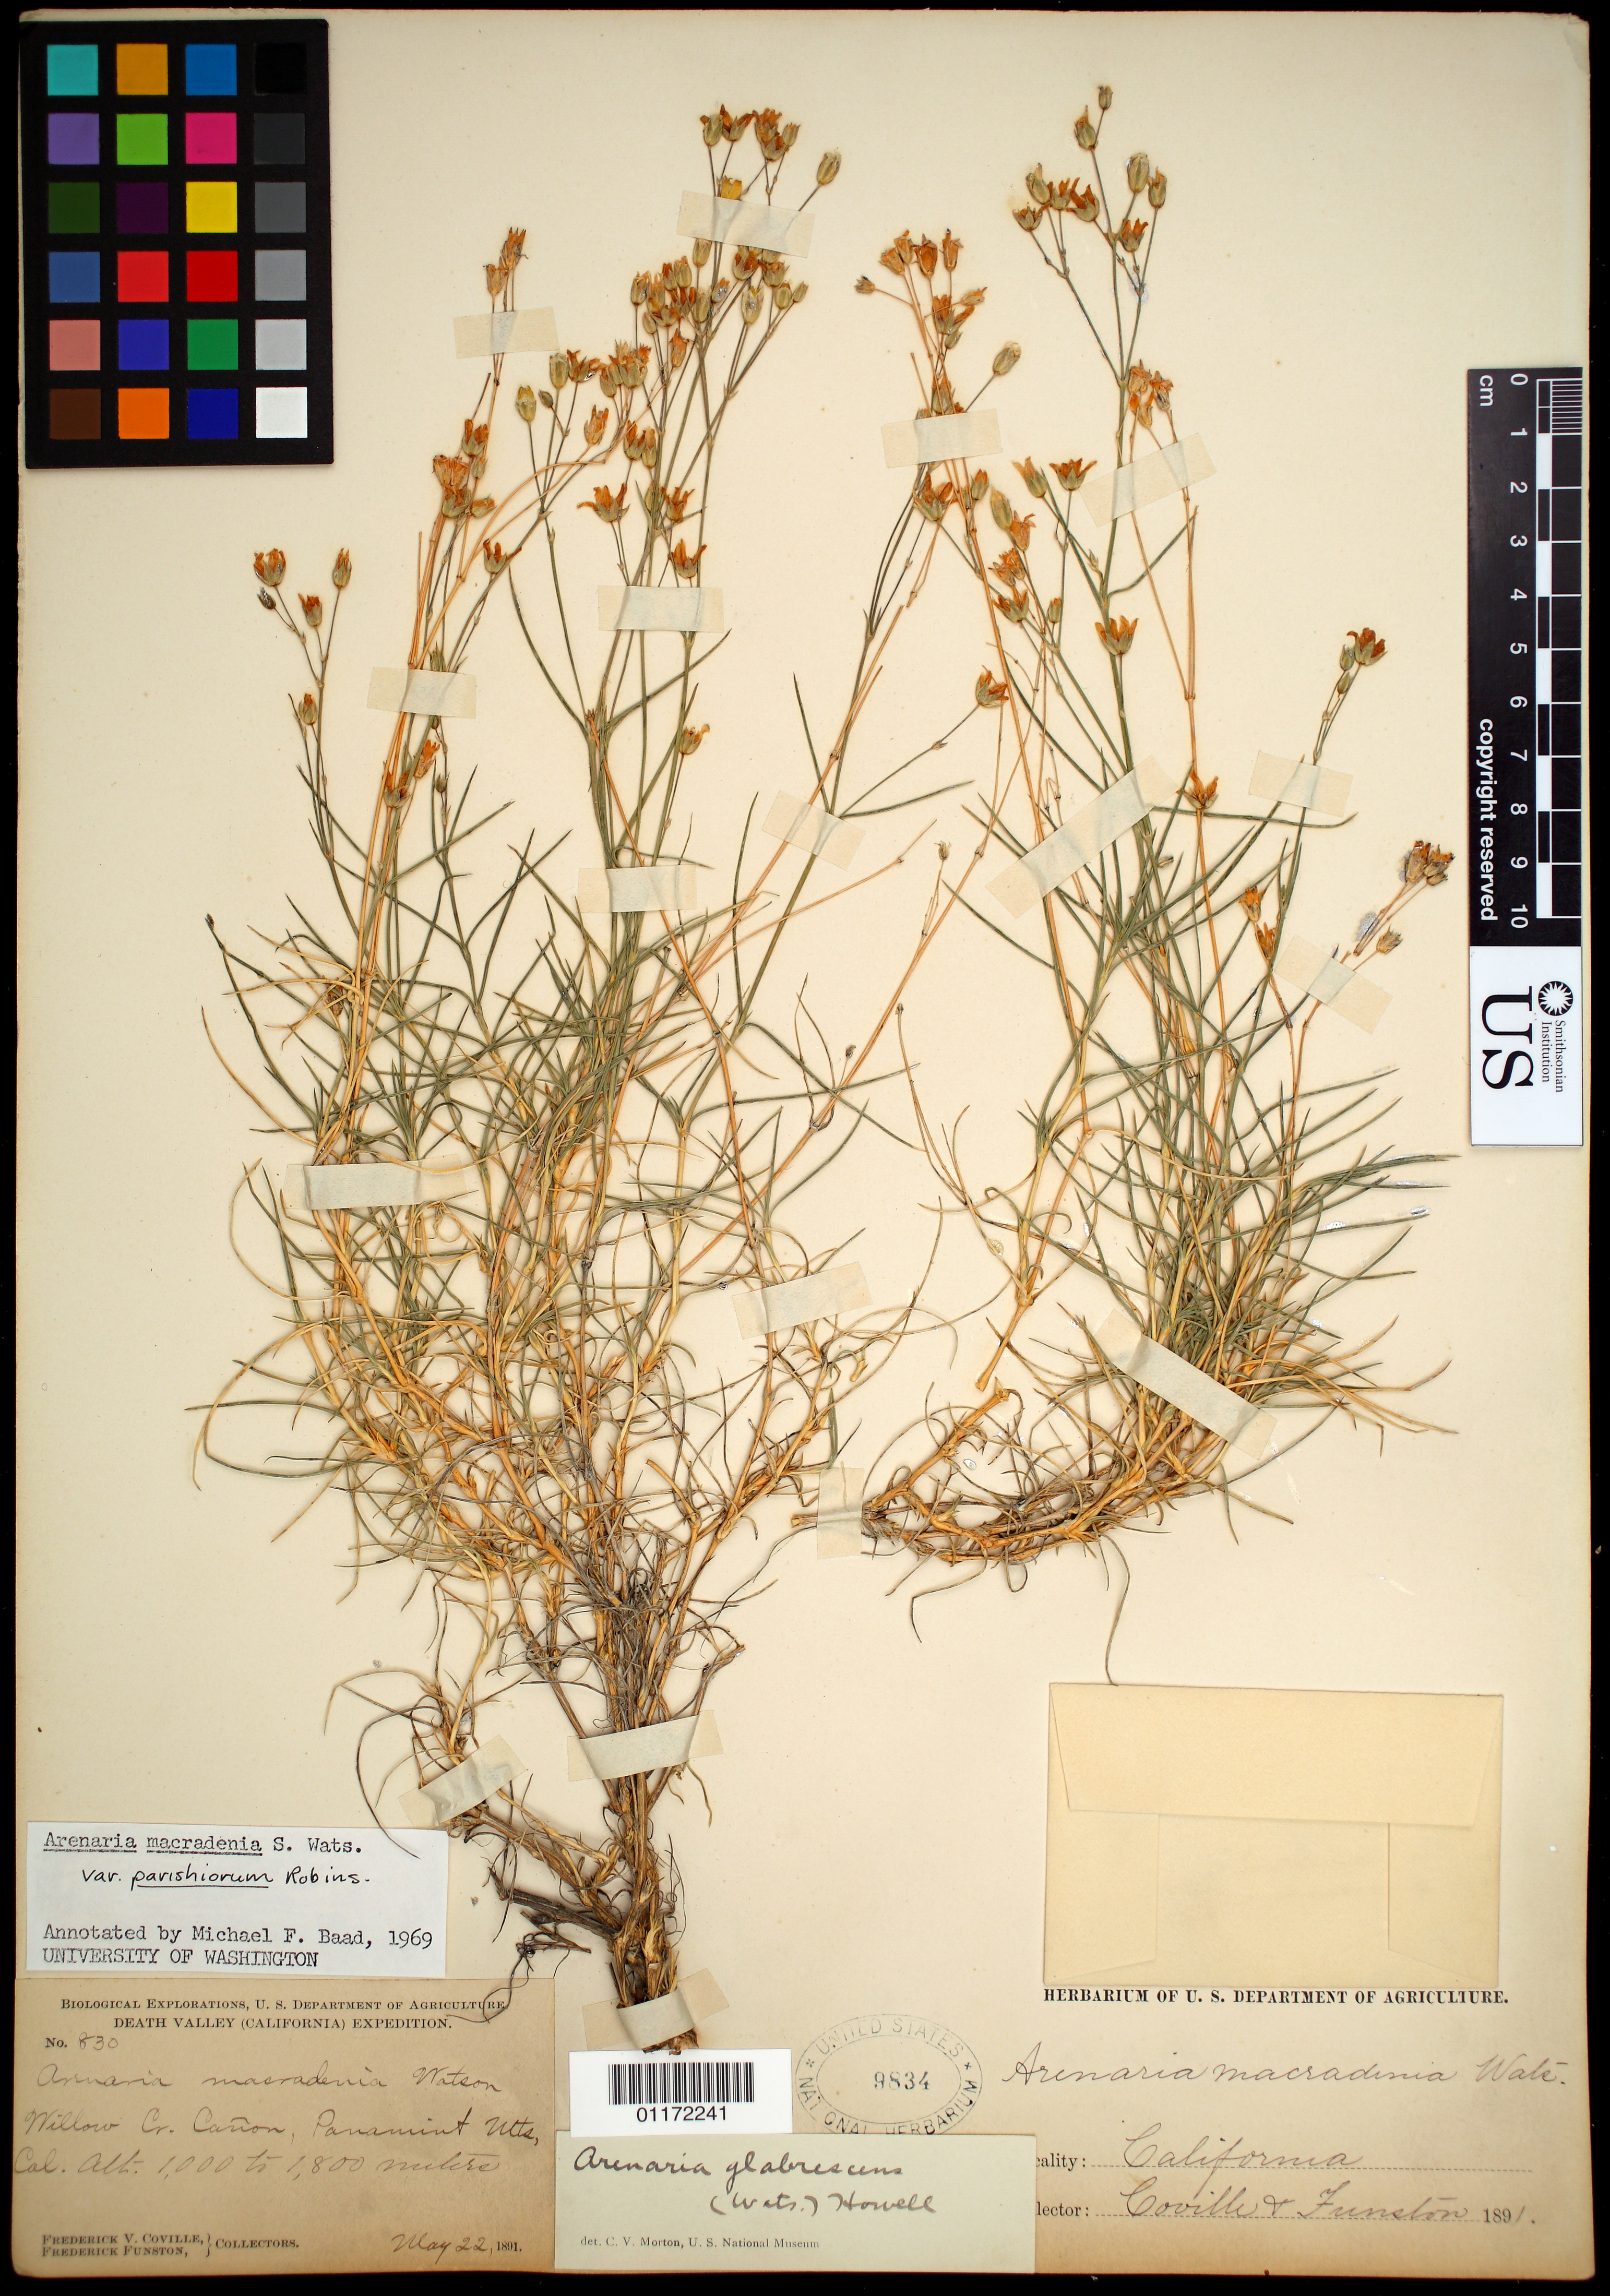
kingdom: Plantae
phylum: Tracheophyta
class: Magnoliopsida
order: Caryophyllales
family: Caryophyllaceae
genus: Eremogone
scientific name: Eremogone macradenia var. macradenia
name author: (S. Watson) Ikonn.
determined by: U.S. National Herbarium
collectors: F. V. Coville & F. Funston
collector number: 830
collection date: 1891-05-22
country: United States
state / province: California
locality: Willow Creek Canyon, Panamint Mountains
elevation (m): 1000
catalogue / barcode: US 9834